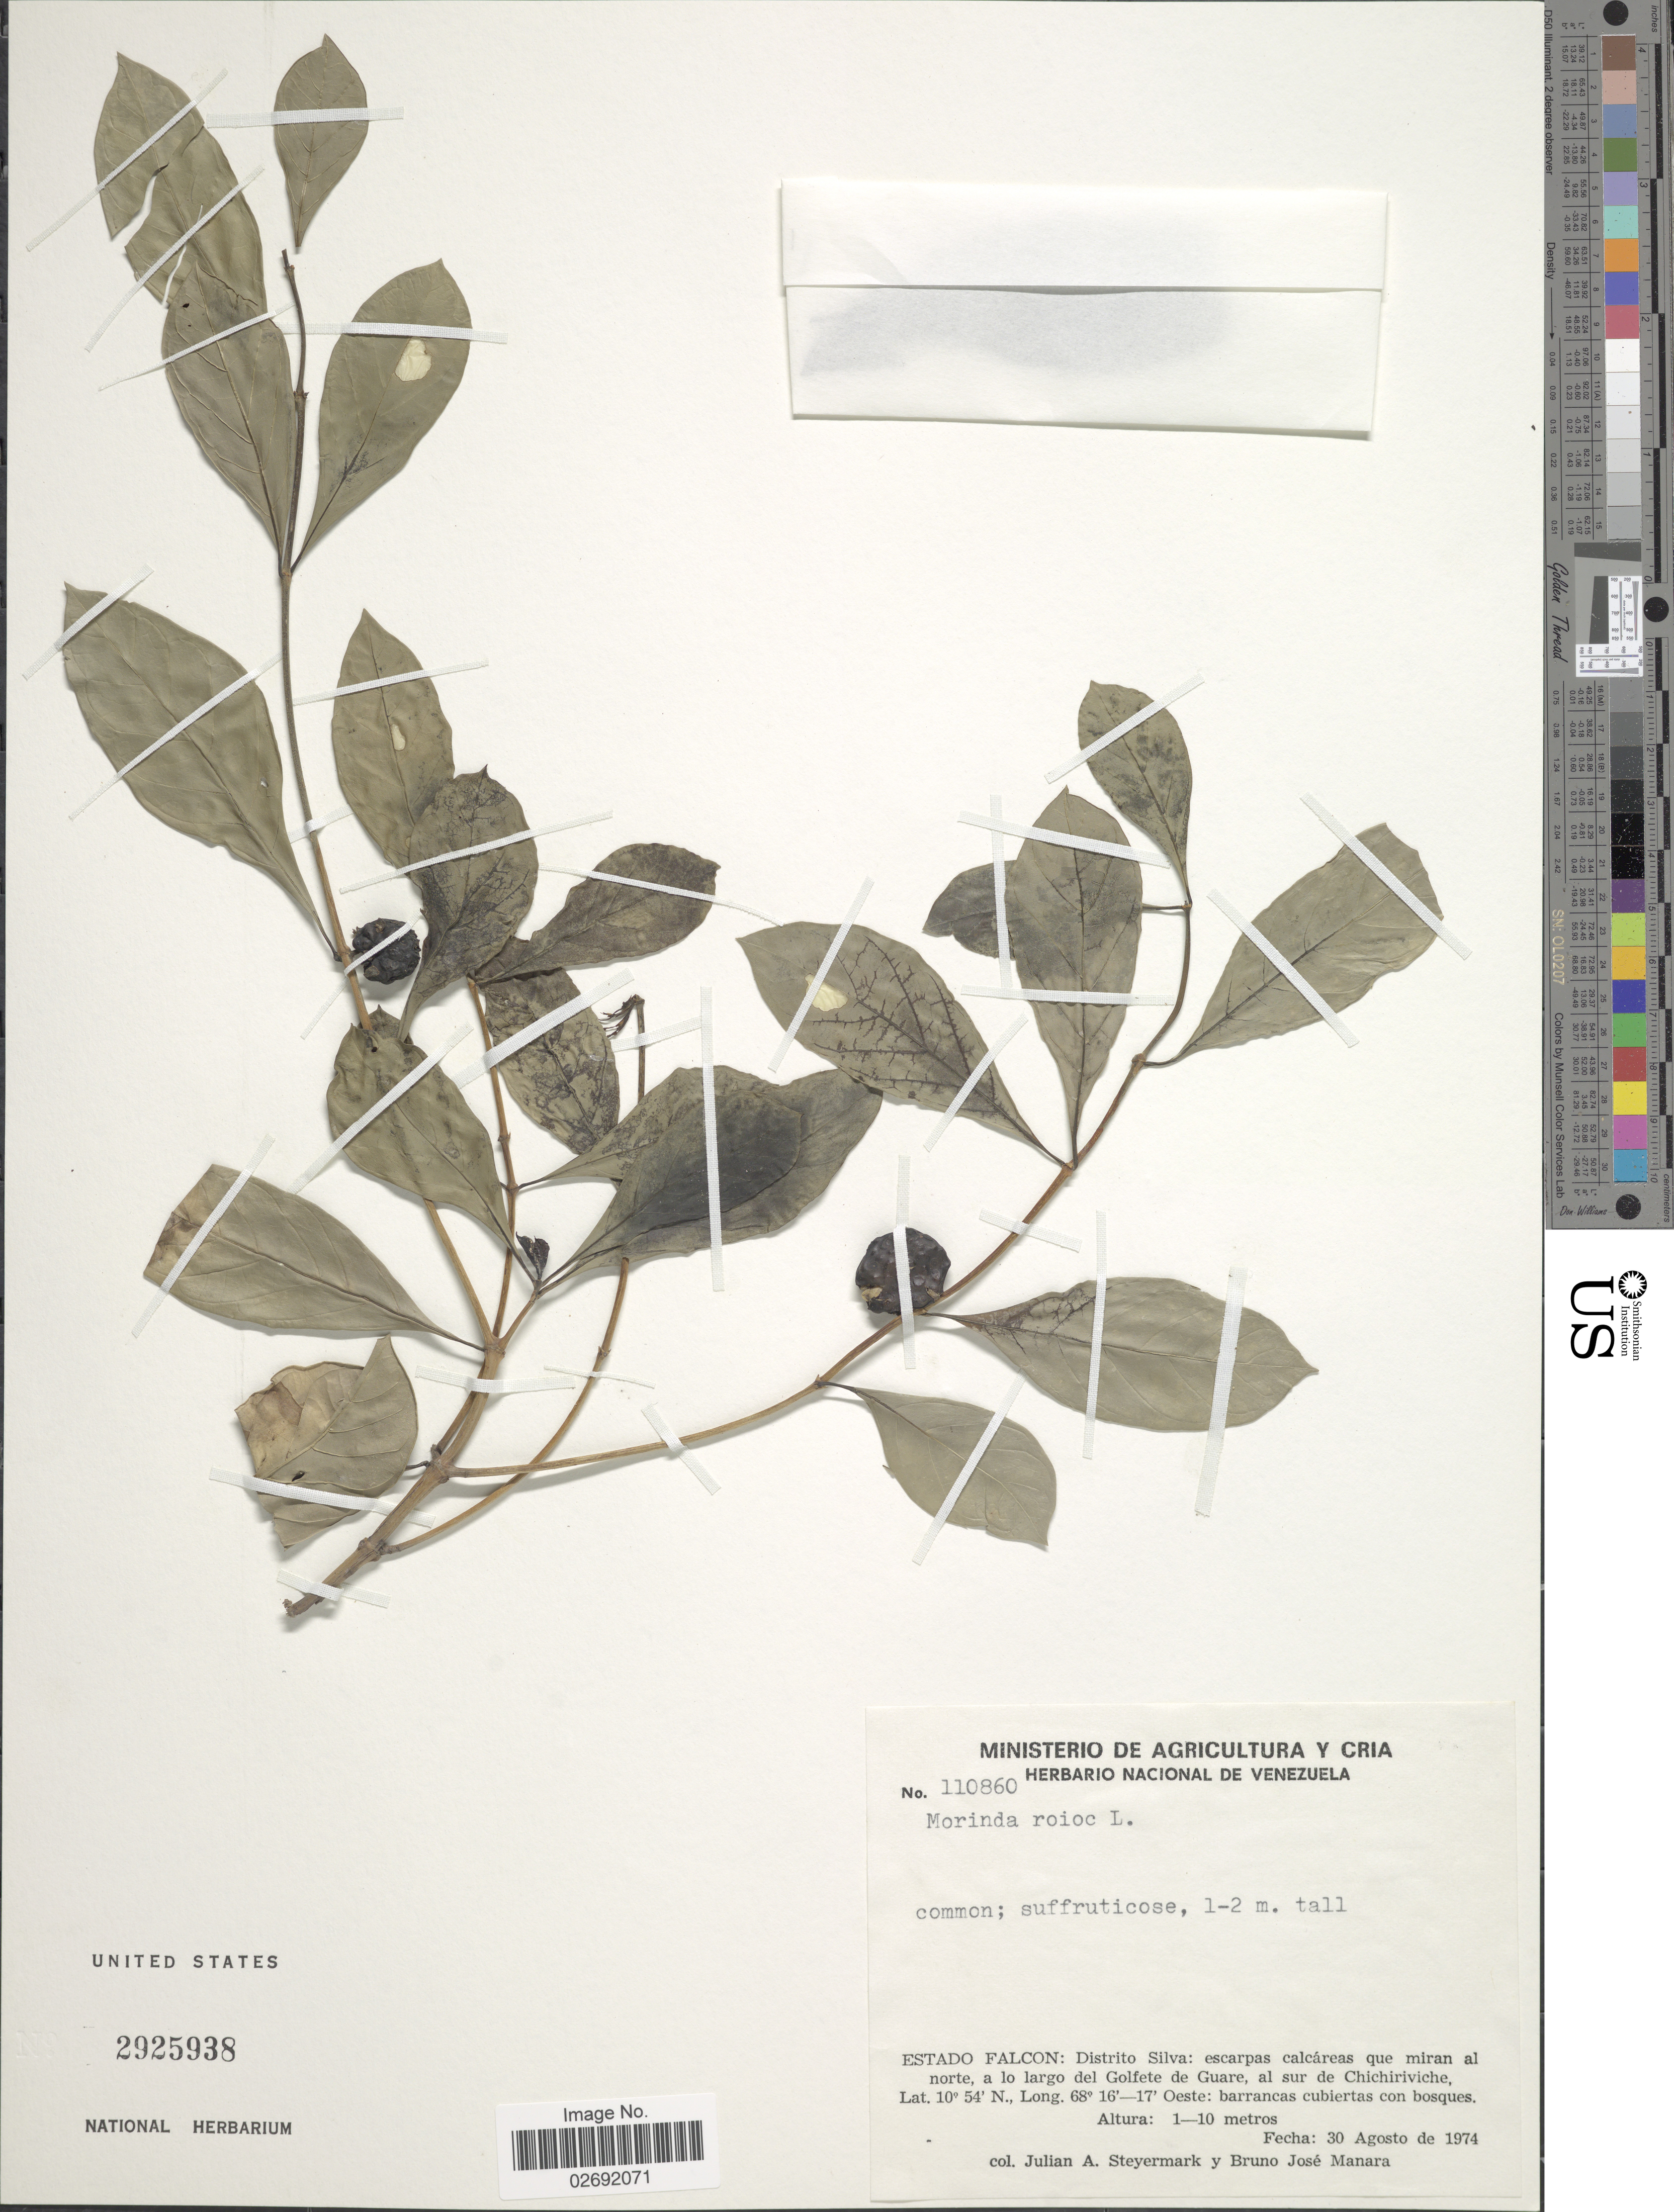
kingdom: Plantae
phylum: Tracheophyta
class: Magnoliopsida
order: Gentianales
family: Rubiaceae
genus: Morinda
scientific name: Morinda royoc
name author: L.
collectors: J. Steyermark & B. Manara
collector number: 110860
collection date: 1974-08-30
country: Venezuela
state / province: Falcón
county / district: Silva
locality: Distrito Silva: escarpas calcáres que miran al norte, alo largo del Golfete de Guare, al sur de Chichiriviche; barrancas cubiertas con bosques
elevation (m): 1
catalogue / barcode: US 2925938